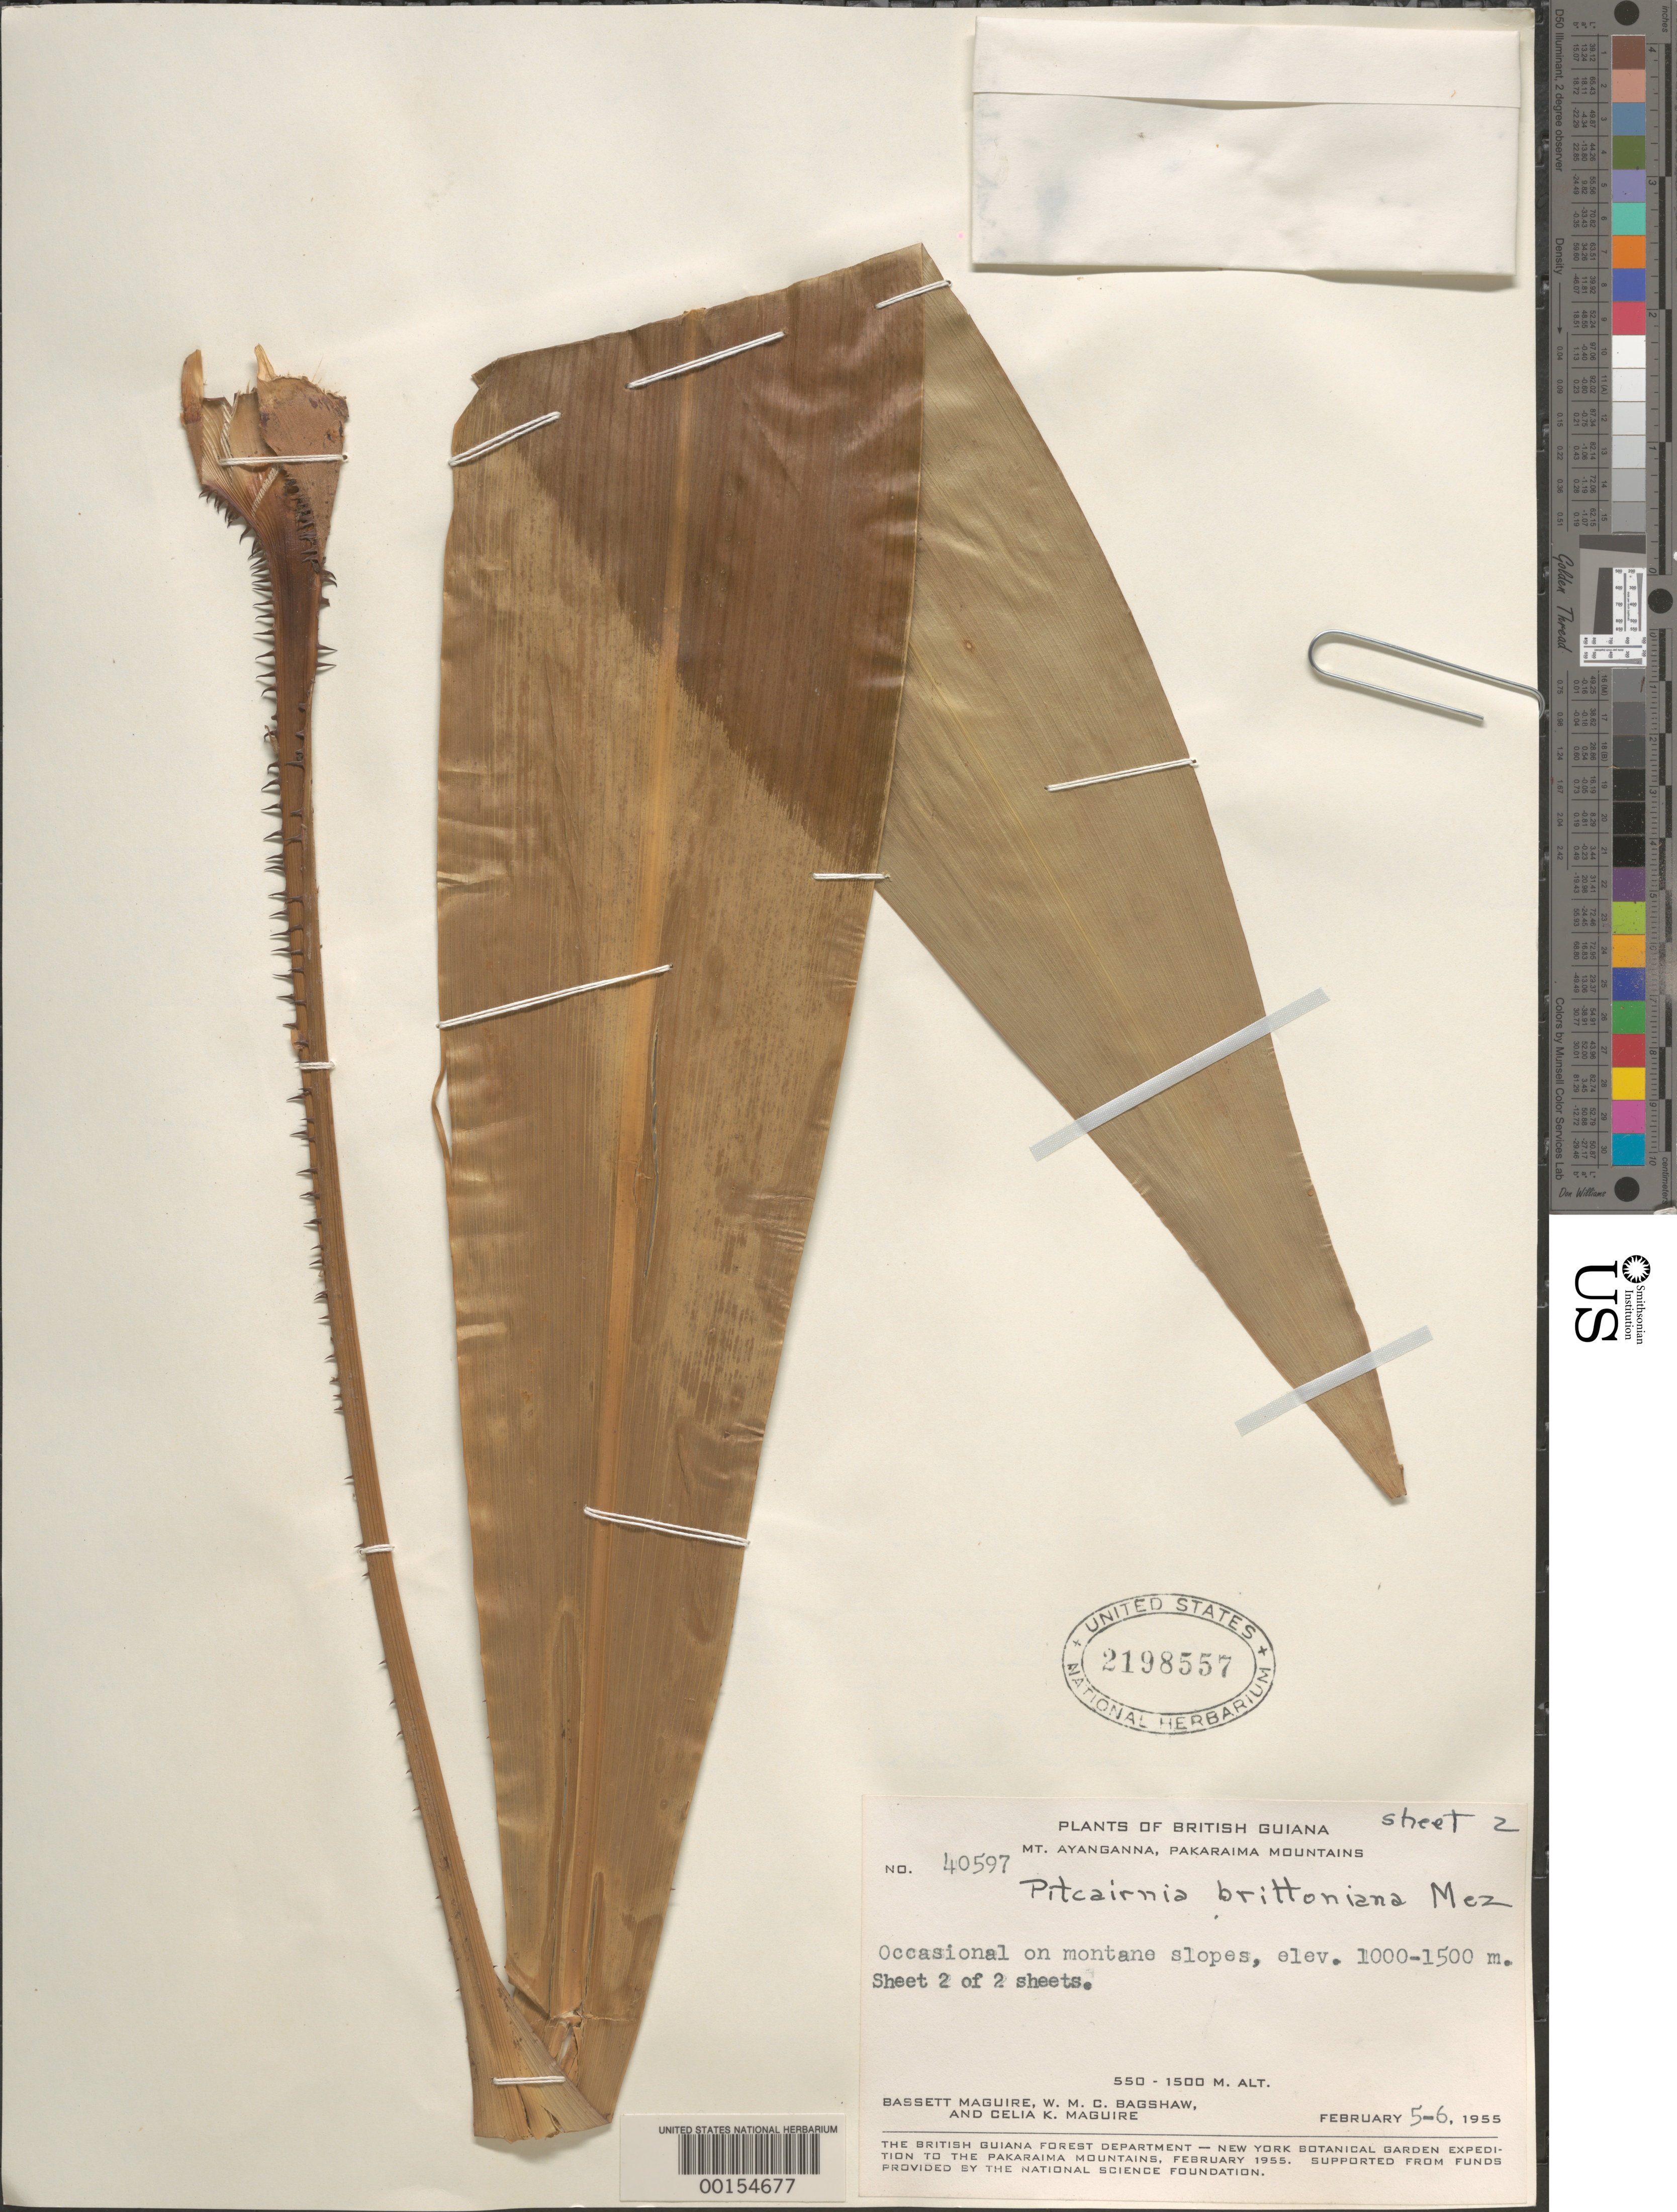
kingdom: Plantae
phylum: Tracheophyta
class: Liliopsida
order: Poales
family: Bromeliaceae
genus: Pitcairnia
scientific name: Pitcairnia brittoniana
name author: Mez in A. DC.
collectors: B. Maguire, W. Bagshaw & C. K. Maguire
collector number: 40597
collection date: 1955-02-05/1955-02-06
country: Guyana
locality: British Guiana. Mt. Ayanganna, Pakaraima Mountains. On montane slopes.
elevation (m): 1000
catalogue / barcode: US 2198557